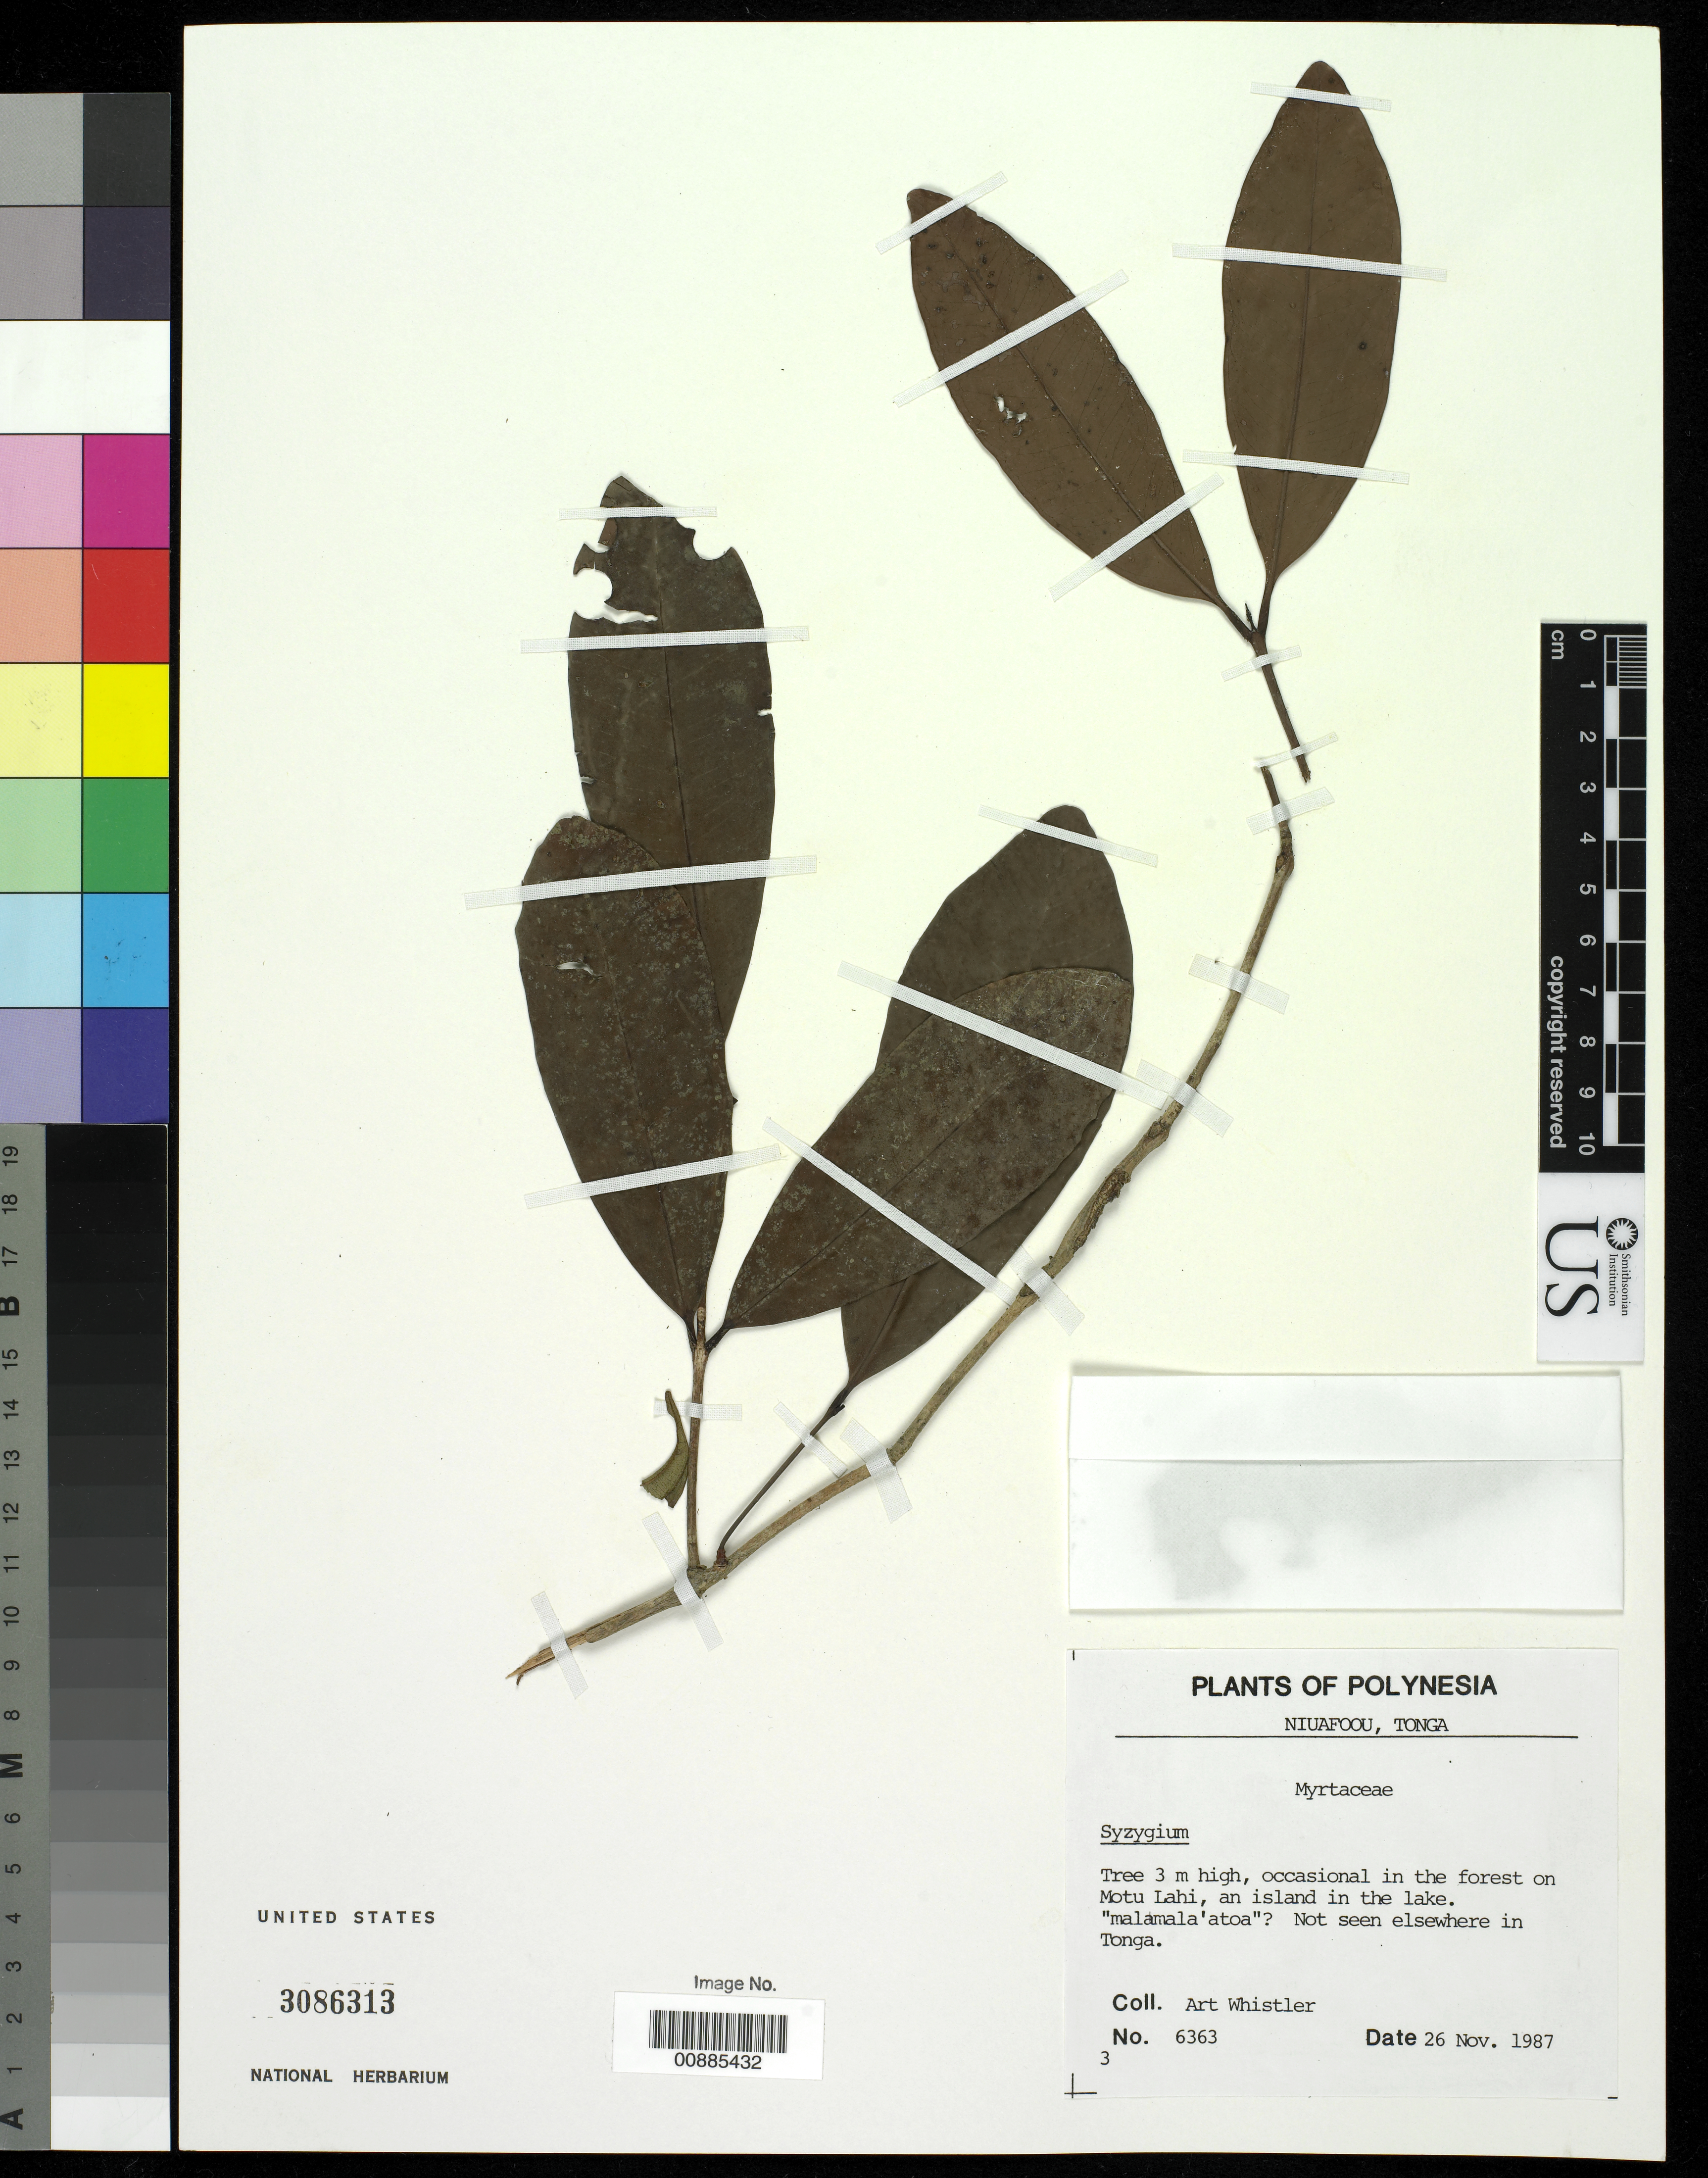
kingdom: Plantae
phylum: Tracheophyta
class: Magnoliopsida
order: Myrtales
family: Myrtaceae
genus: Syzygium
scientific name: Syzygium sp.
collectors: A. Whistler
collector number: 6363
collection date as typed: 26 Nov 1987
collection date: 1987-11-26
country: Tonga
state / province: Tonga Outliers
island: Niuafo'ou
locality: in the forest on Motu Lahi, an island in the lake.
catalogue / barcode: US 3086313